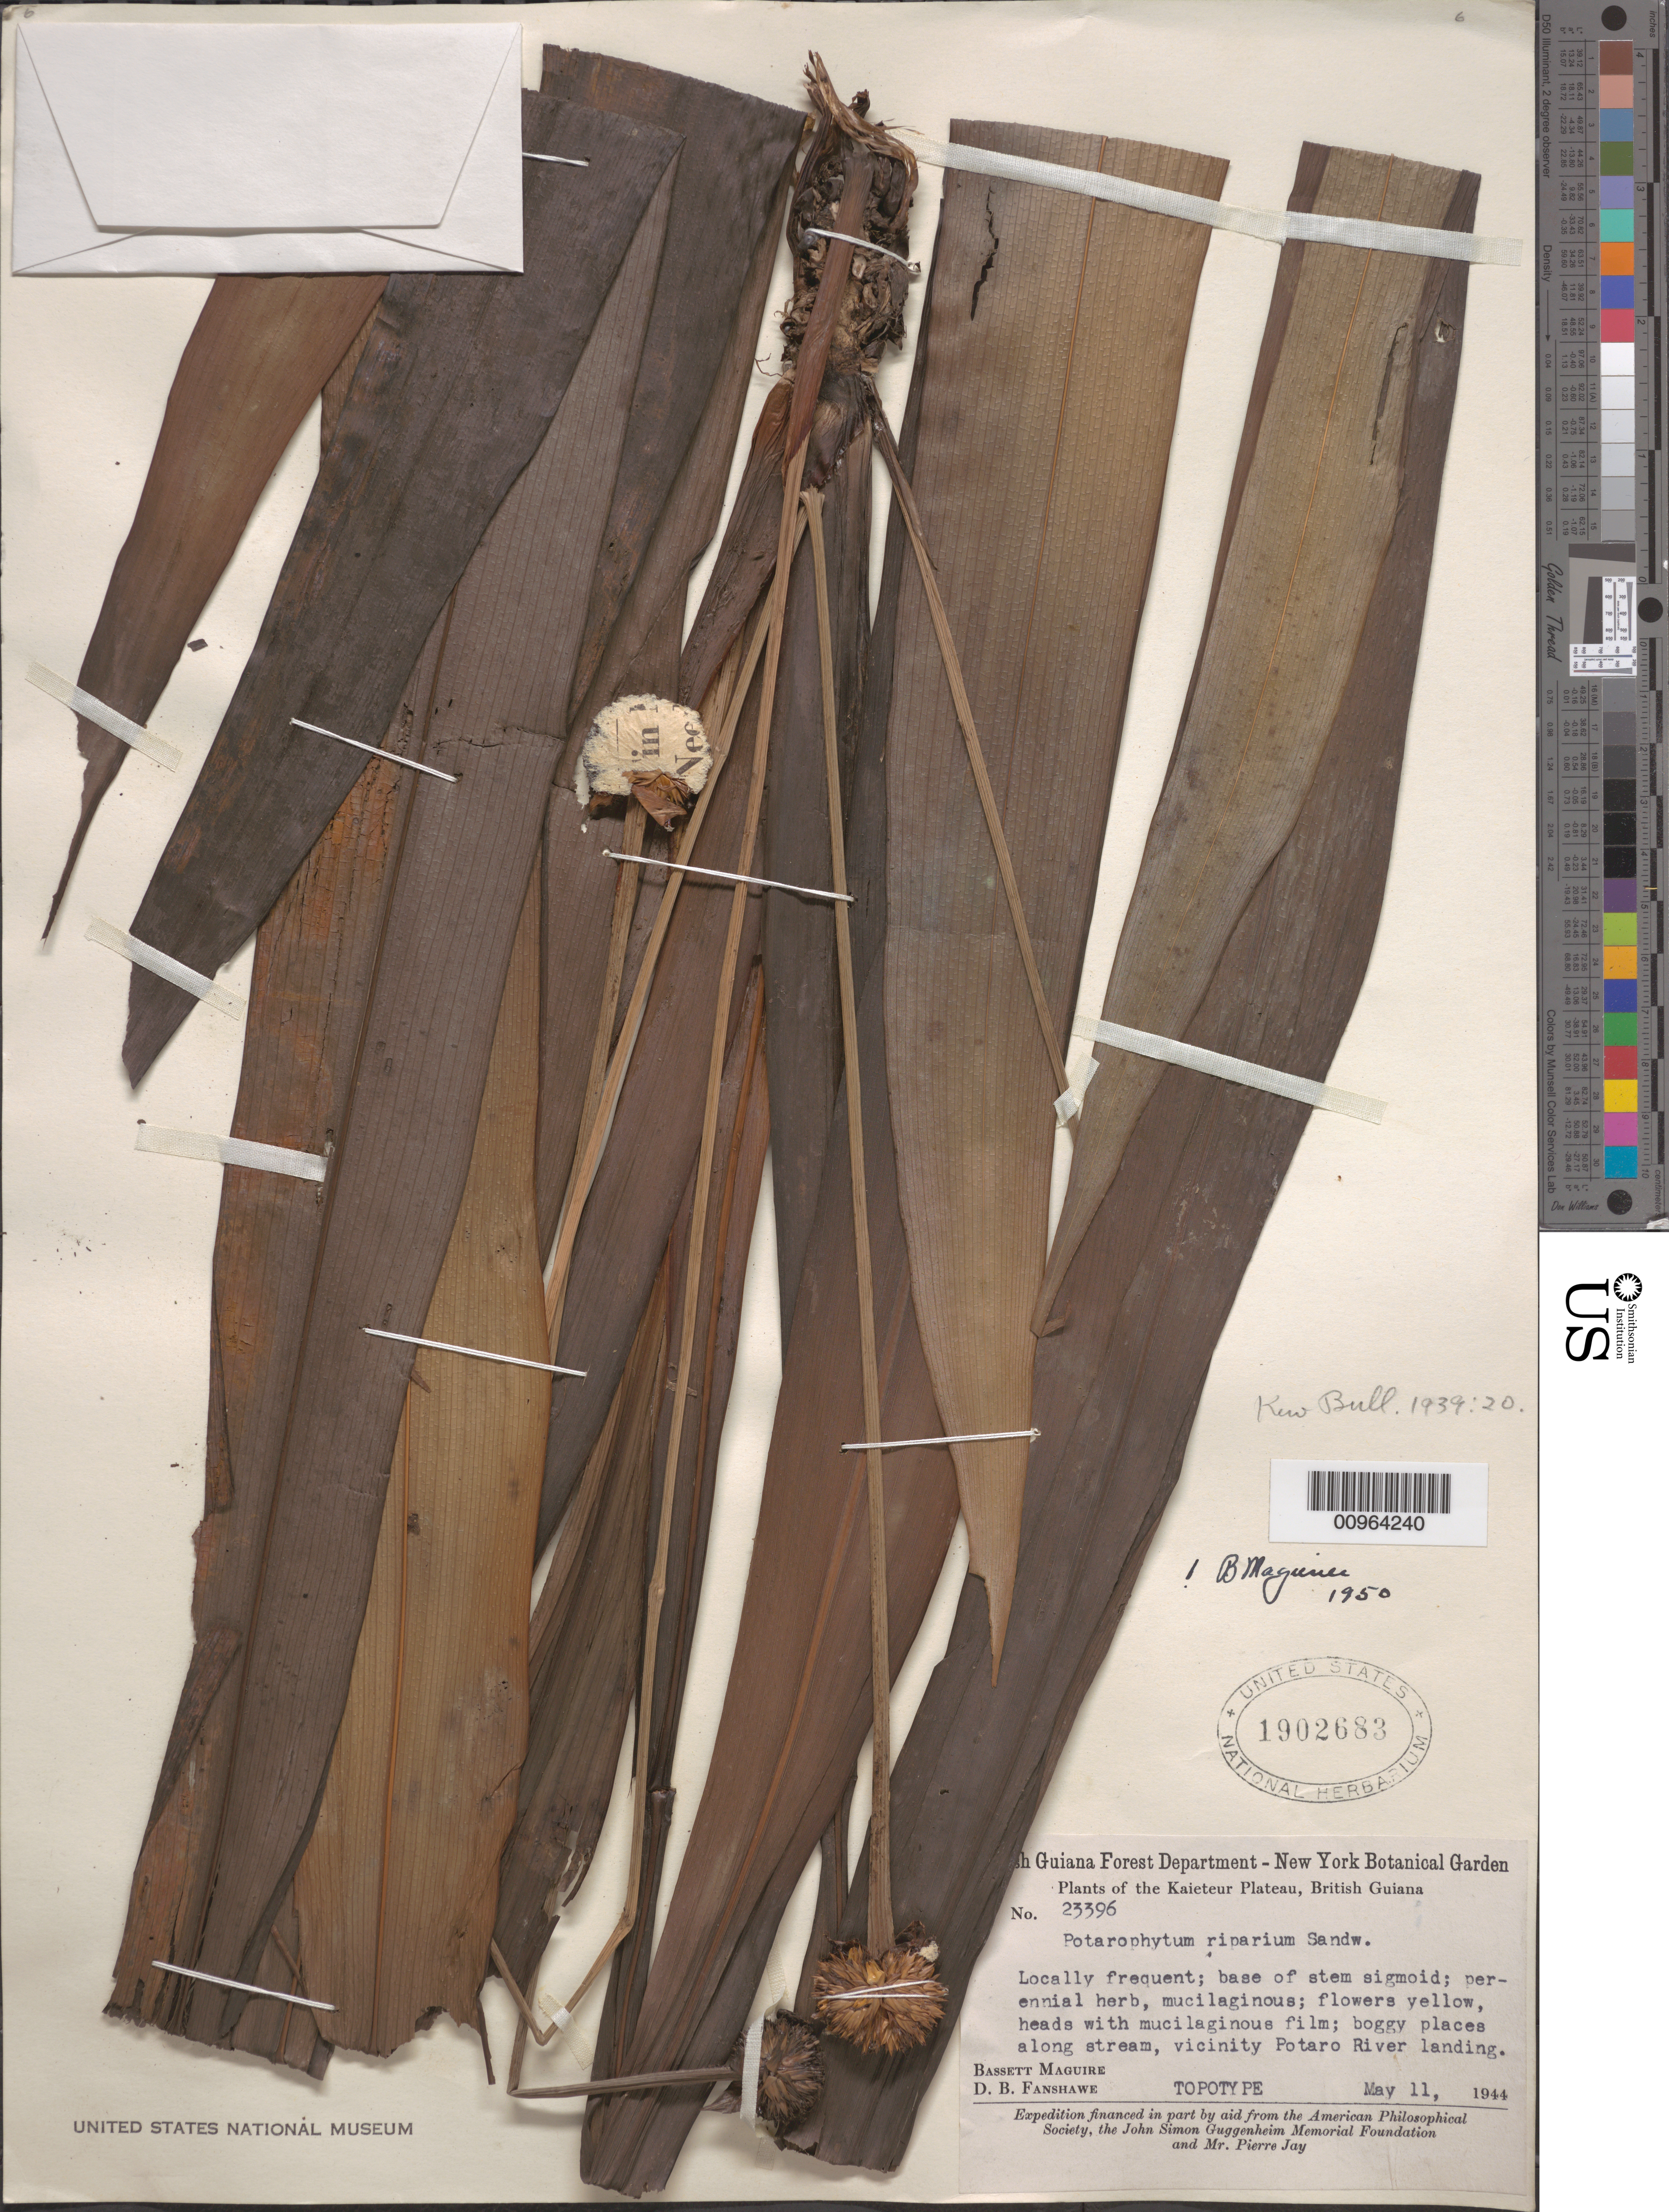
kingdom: Plantae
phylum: Tracheophyta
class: Liliopsida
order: Poales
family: Rapateaceae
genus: Potarophytum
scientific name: Potarophytum riparium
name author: Sandwith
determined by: Maguire, Bassett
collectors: B. Maguire & D. B. Fanshawe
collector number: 23396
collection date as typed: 11-May-44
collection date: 1944-05-11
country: Guyana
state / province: Potaro-Siparuni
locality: Kaieteur Plateau, Potaro River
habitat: Boggy places along stream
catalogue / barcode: US 1902683